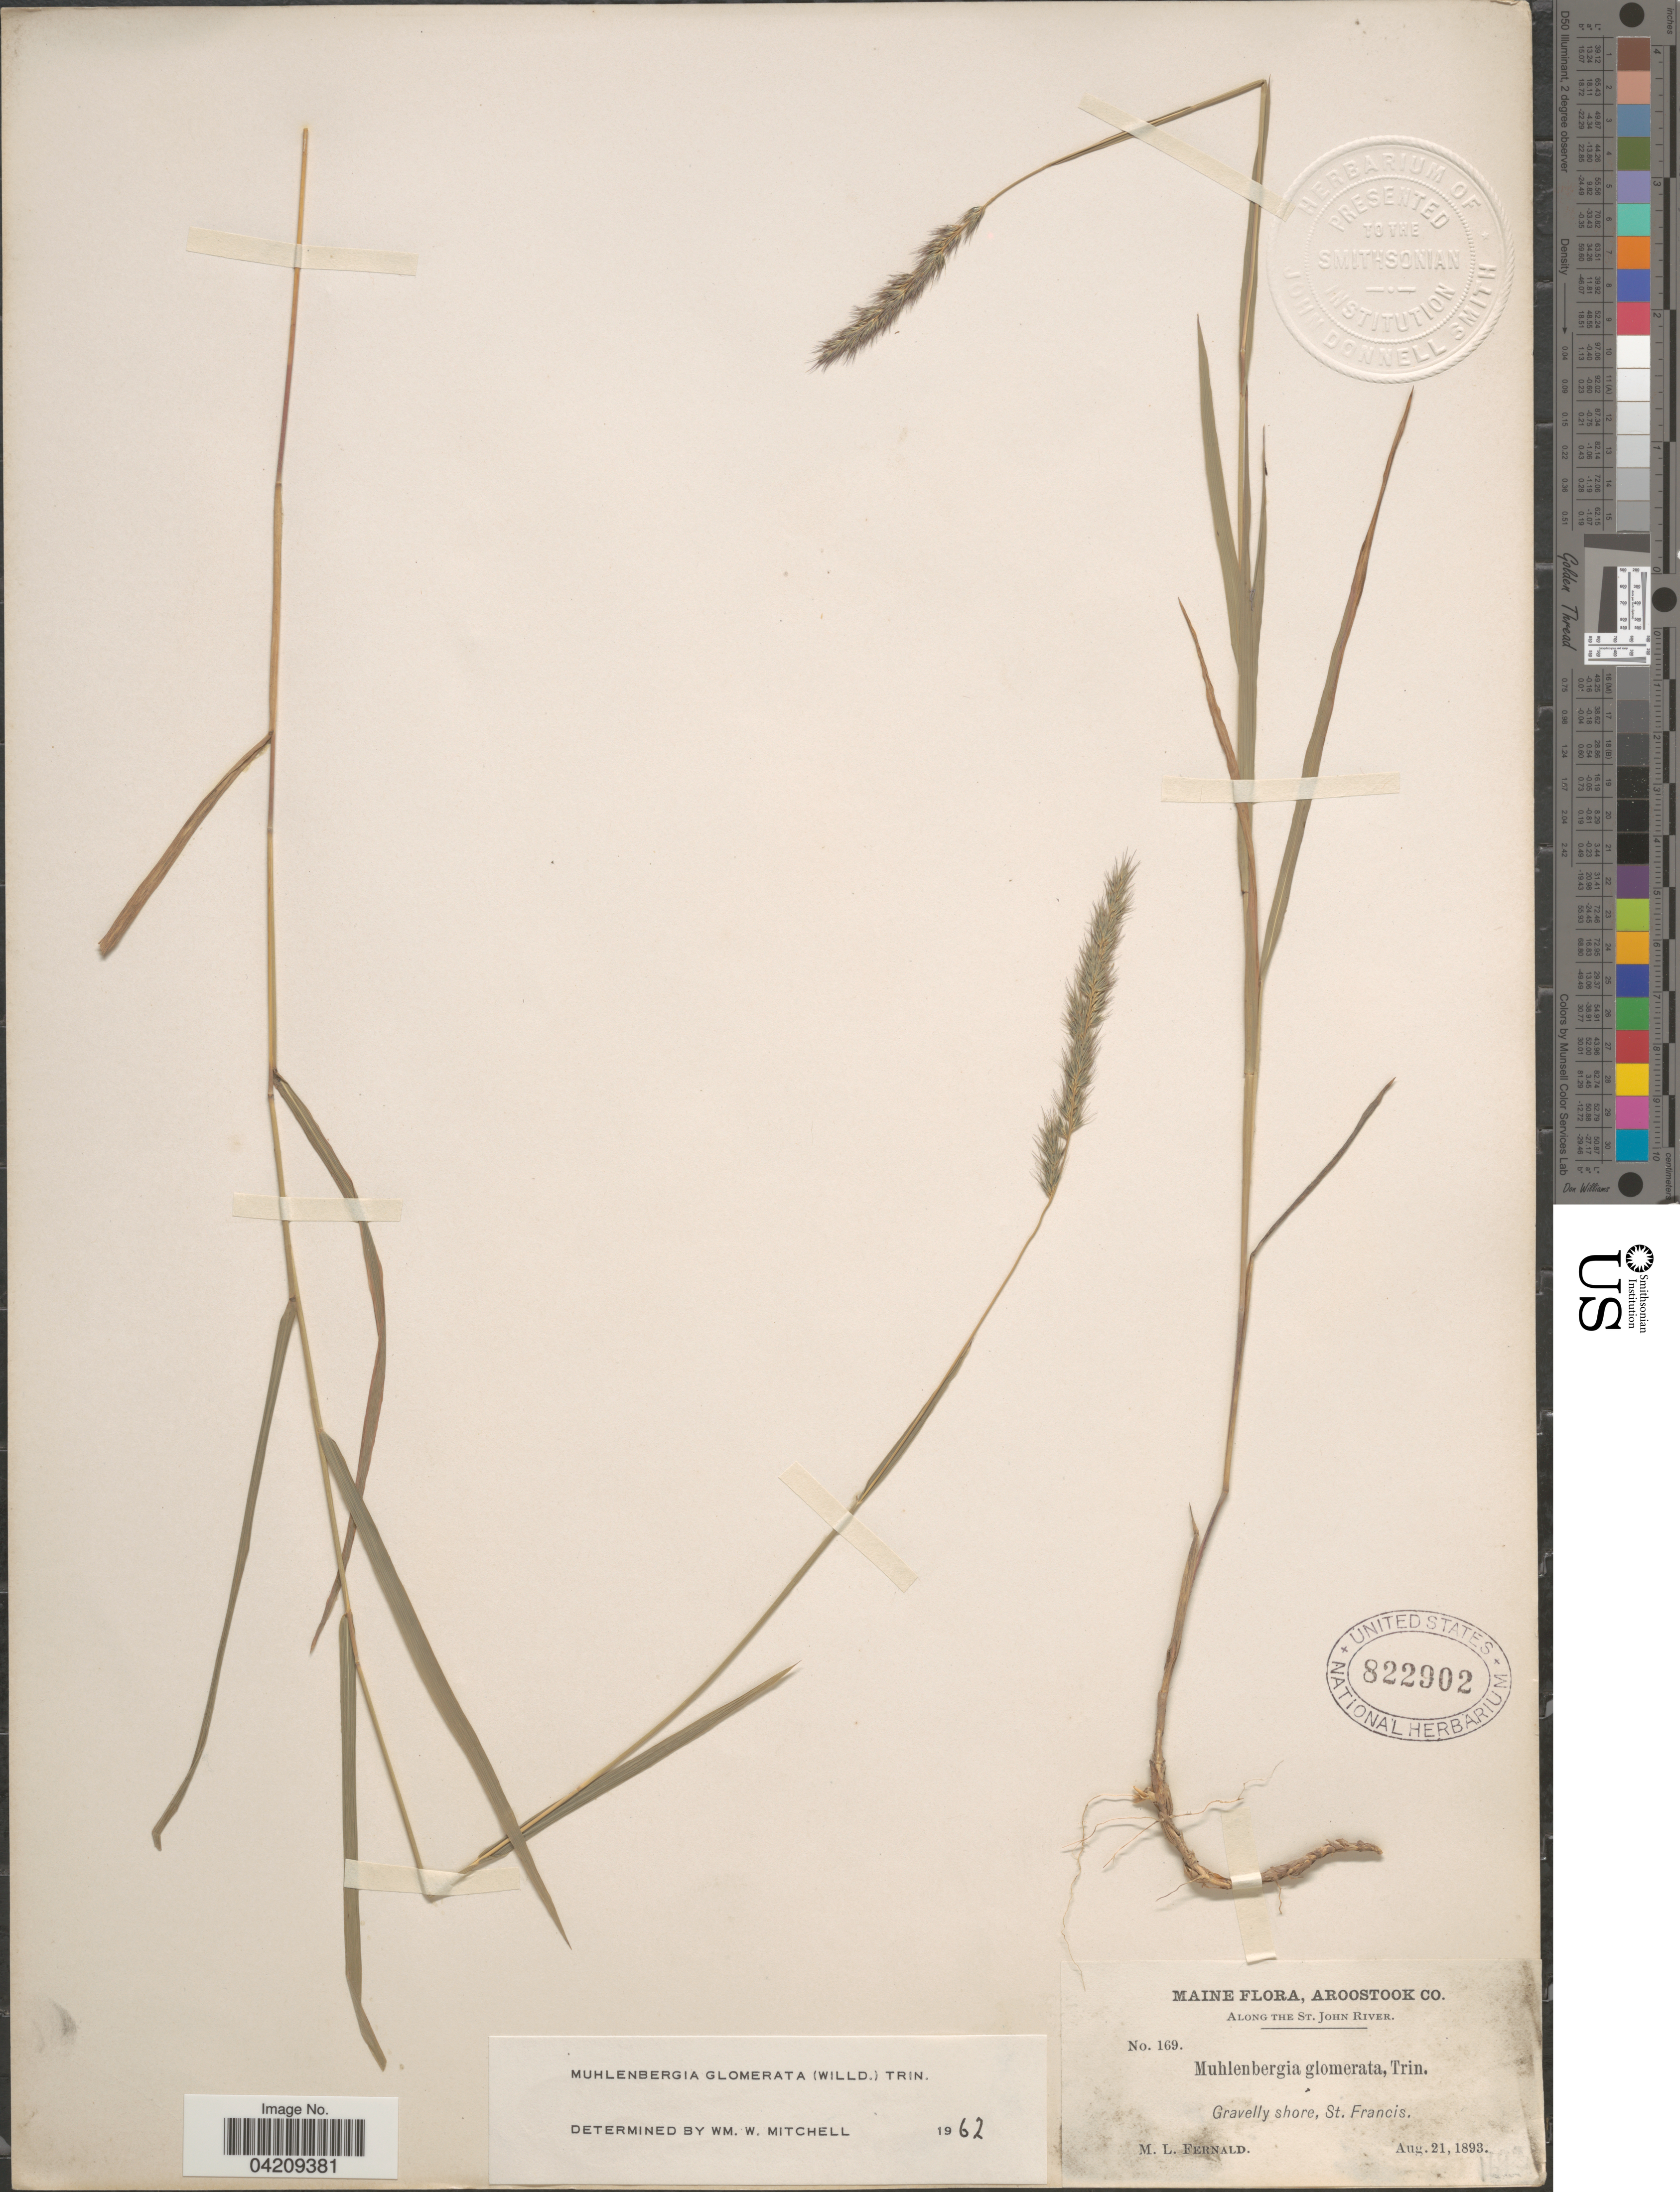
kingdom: Plantae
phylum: Tracheophyta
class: Liliopsida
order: Poales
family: Poaceae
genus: Muhlenbergia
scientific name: Muhlenbergia glomerata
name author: (Willd.) Trin.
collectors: M. L. Fernald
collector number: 169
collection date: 1893-08-21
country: United States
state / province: Maine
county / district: Aroostook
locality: Along the St. John River. Gravelly shore, St. Francis.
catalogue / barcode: US 822902